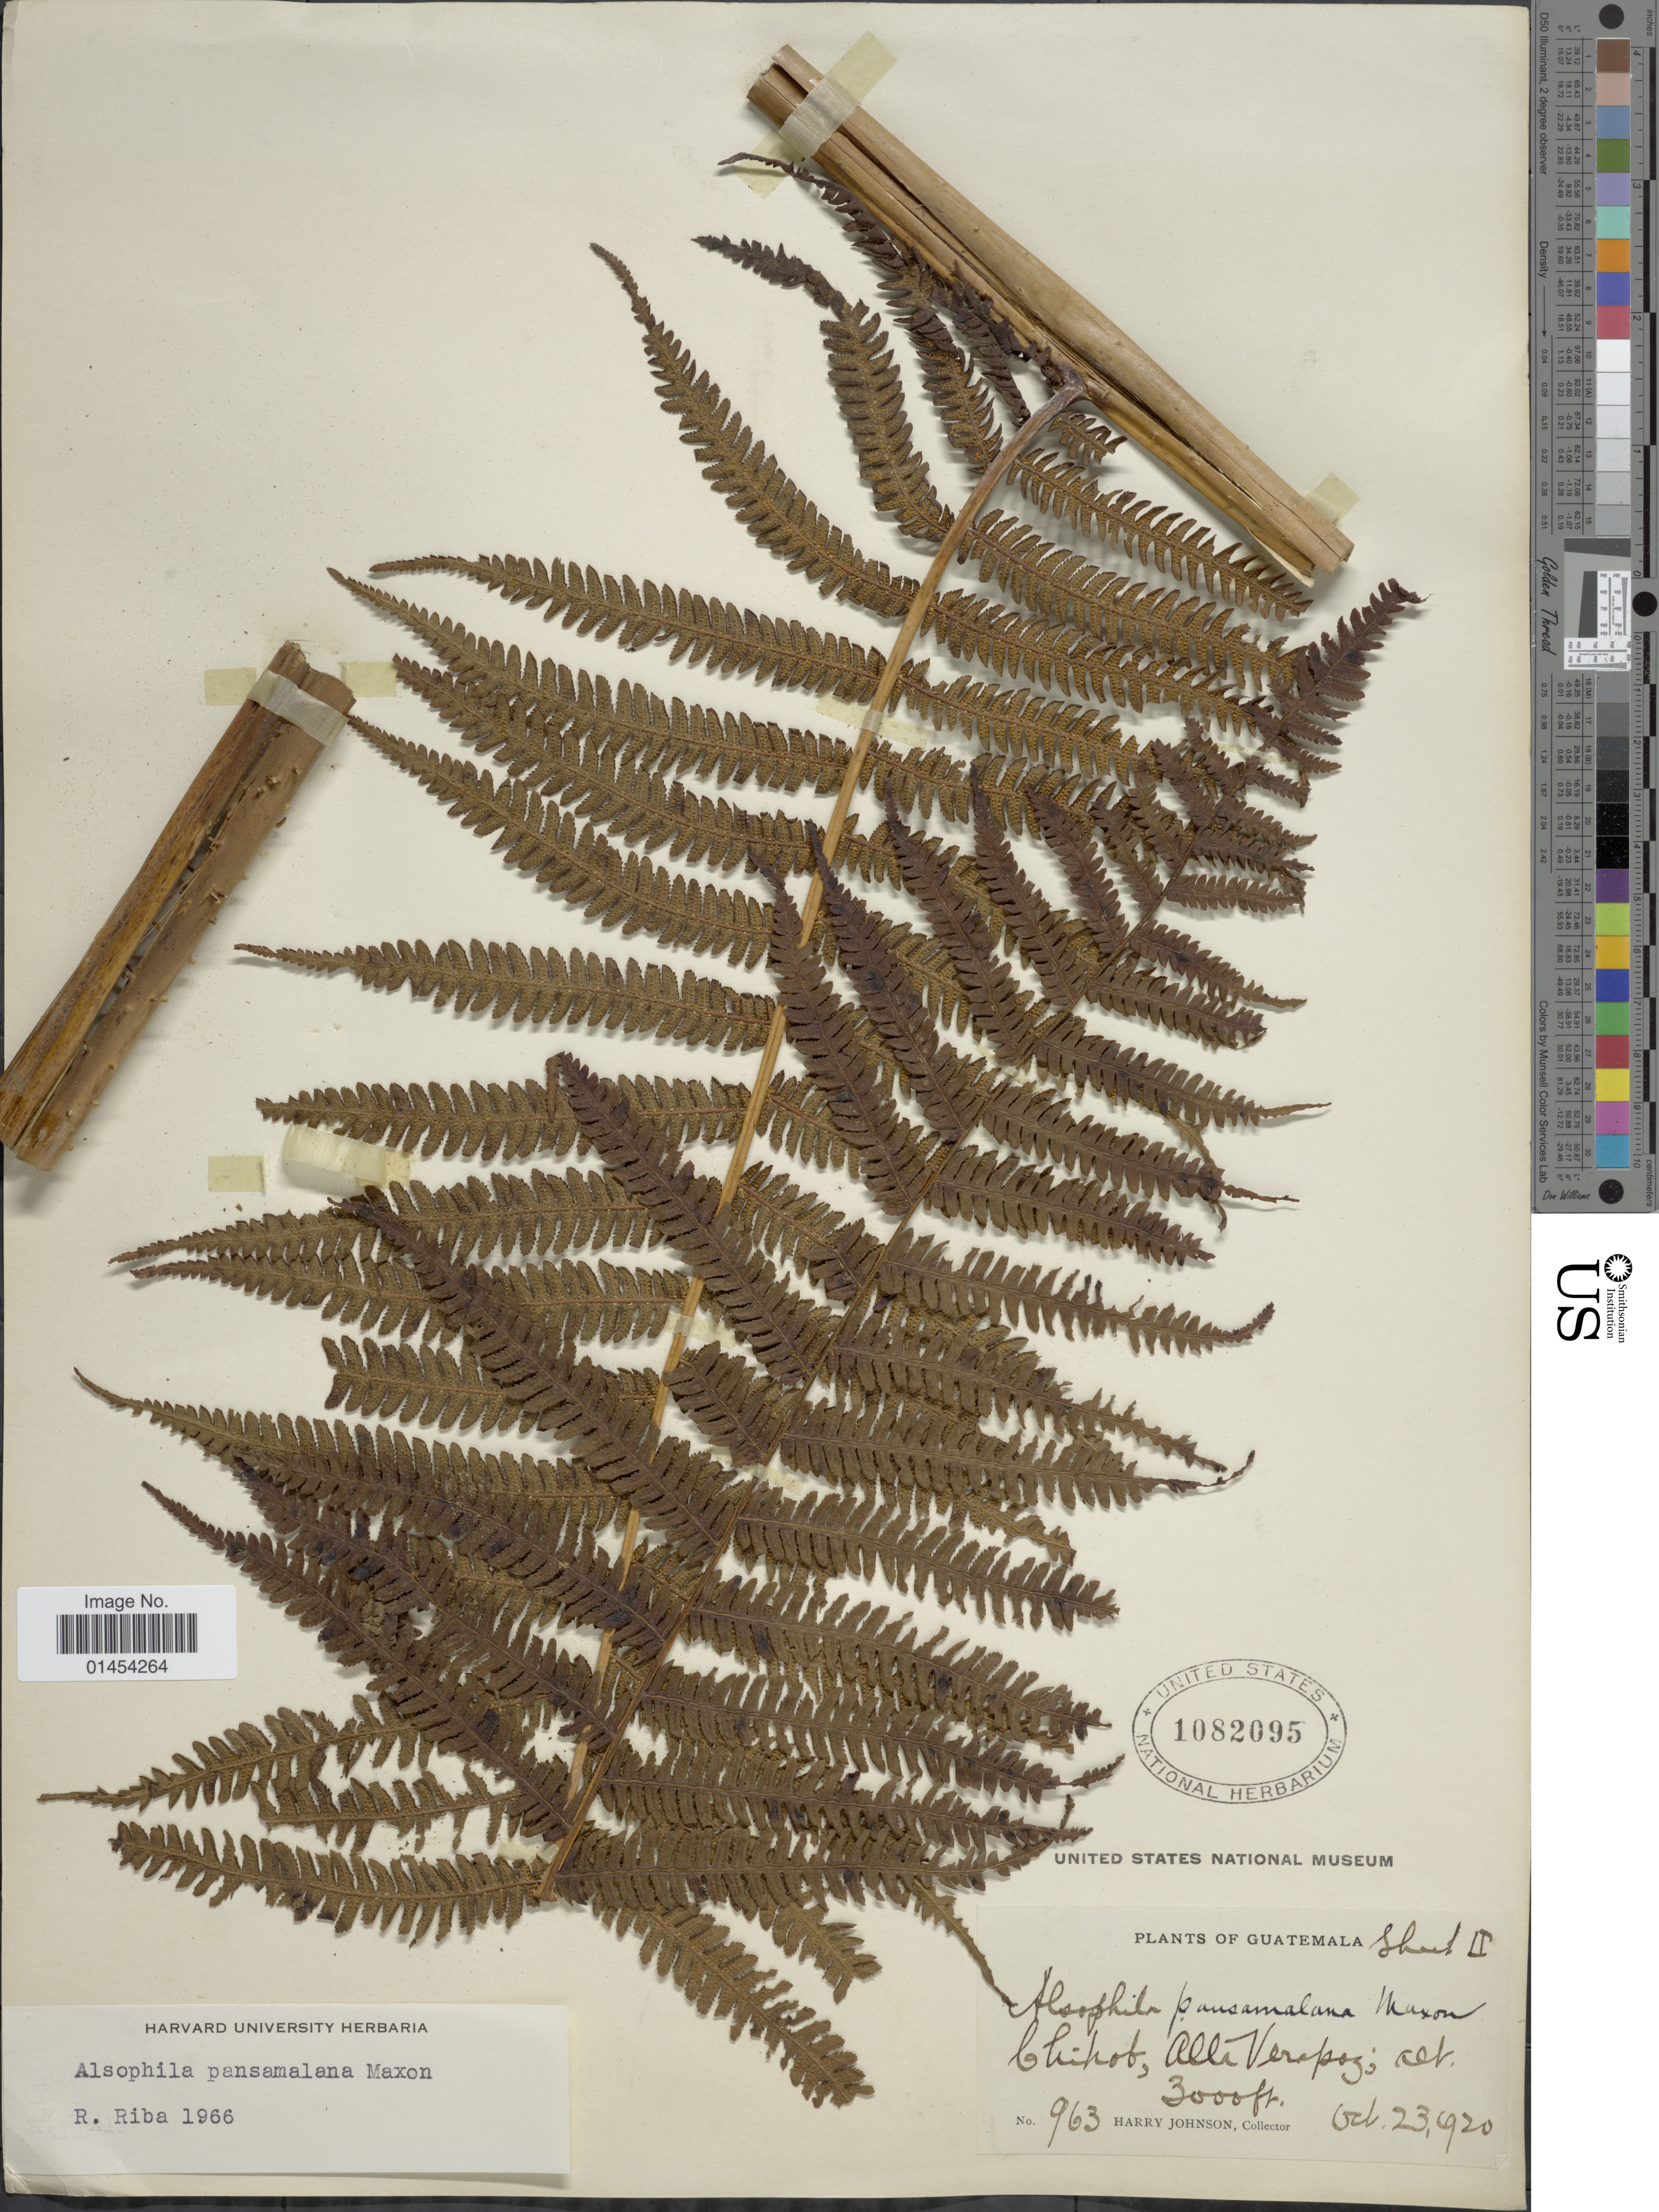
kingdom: Plantae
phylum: Tracheophyta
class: Polypodiopsida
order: Cyatheales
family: Cyatheaceae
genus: Alsophila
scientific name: Alsophila armata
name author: (Sw.) C. Presl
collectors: H. Johnson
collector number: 963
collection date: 1920-10-23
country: Guatemala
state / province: Alta Verapaz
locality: Chihob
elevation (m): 914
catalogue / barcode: US 1082095